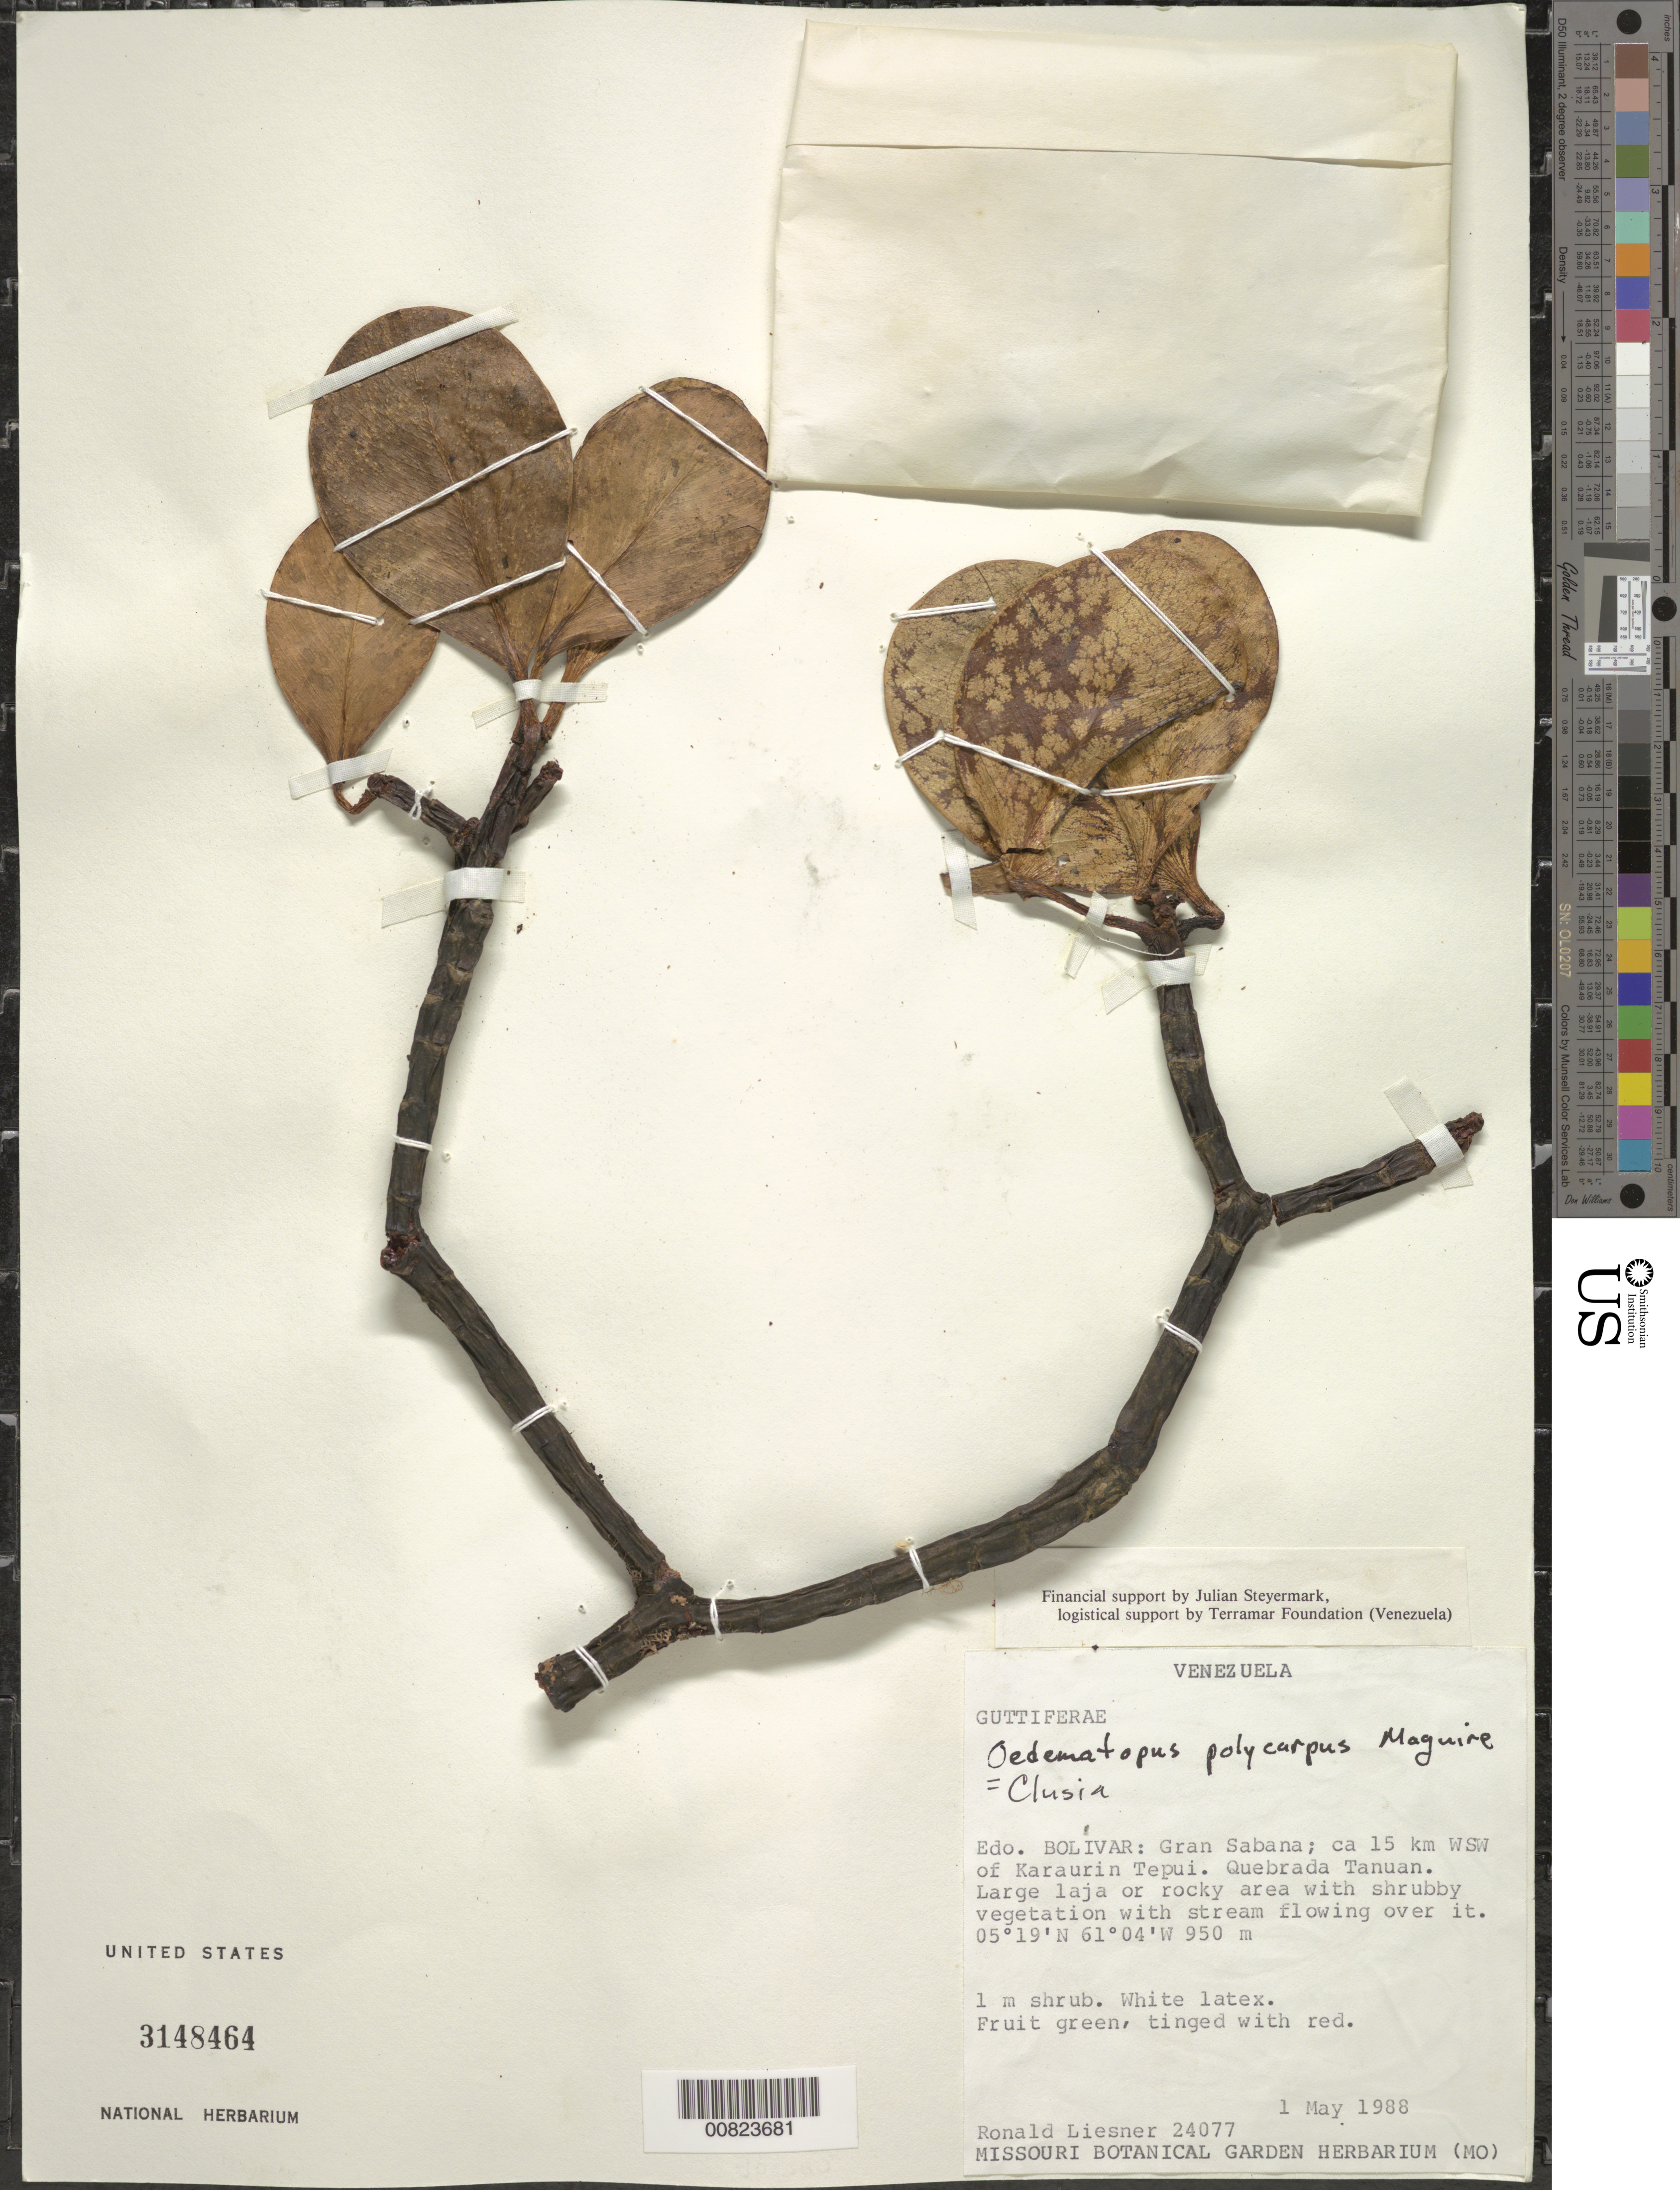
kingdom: Plantae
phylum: Tracheophyta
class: Magnoliopsida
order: Malpighiales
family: Clusiaceae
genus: Clusia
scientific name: Clusia sp.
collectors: R. L. Liesner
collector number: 24077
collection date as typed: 1-May-88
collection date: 1988-05-01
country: Venezuela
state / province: Bolívar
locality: Gran Sabana, ca 15 km WSW of Karaurin tepuí, Quebrada Tanuan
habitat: Large laja or rocky area with shrubby vegetation with stream flowing over it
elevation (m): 950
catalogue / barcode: US 3148464